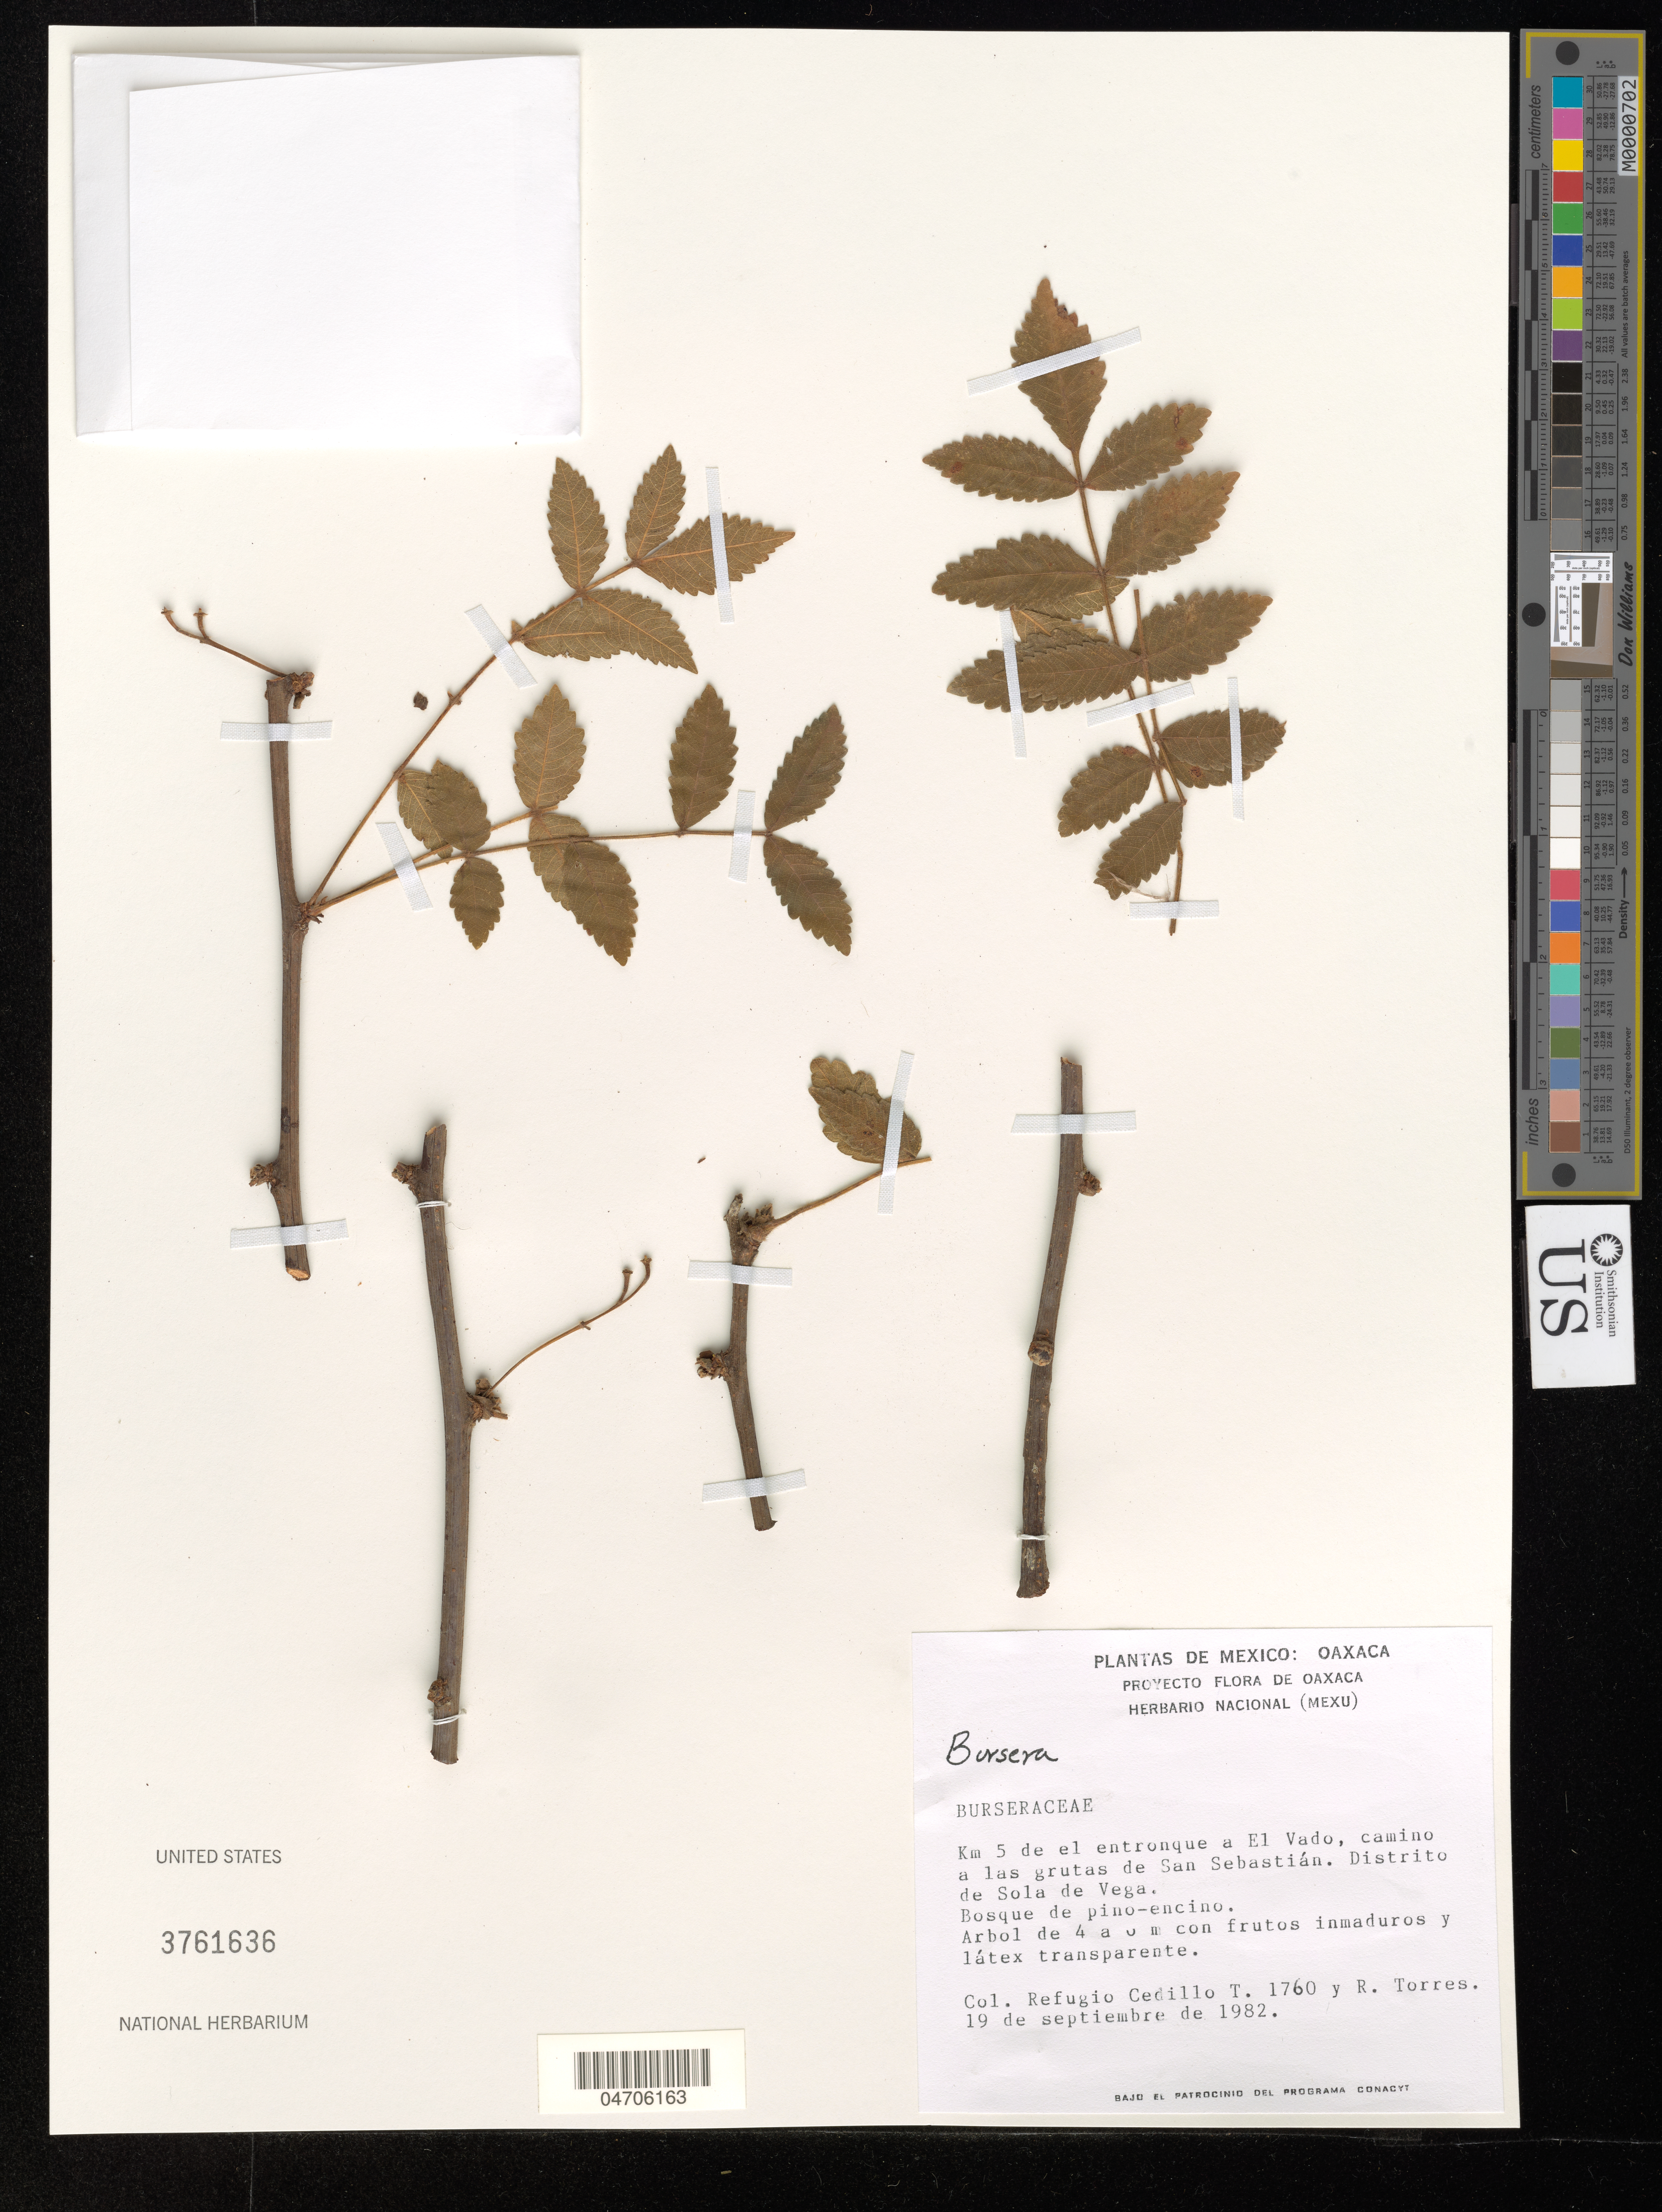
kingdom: Plantae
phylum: Tracheophyta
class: Magnoliopsida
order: Sapindales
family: Burseraceae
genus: Bursera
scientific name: Bursera sp.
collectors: R. Cedillo T. & R. Torres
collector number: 1760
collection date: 1982-09-19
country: Mexico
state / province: Oaxaca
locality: Km 5 de el entronque a El Vado, camino a las grutas de San Sebastián. Distrito de Sola de Vega.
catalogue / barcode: US 3761636